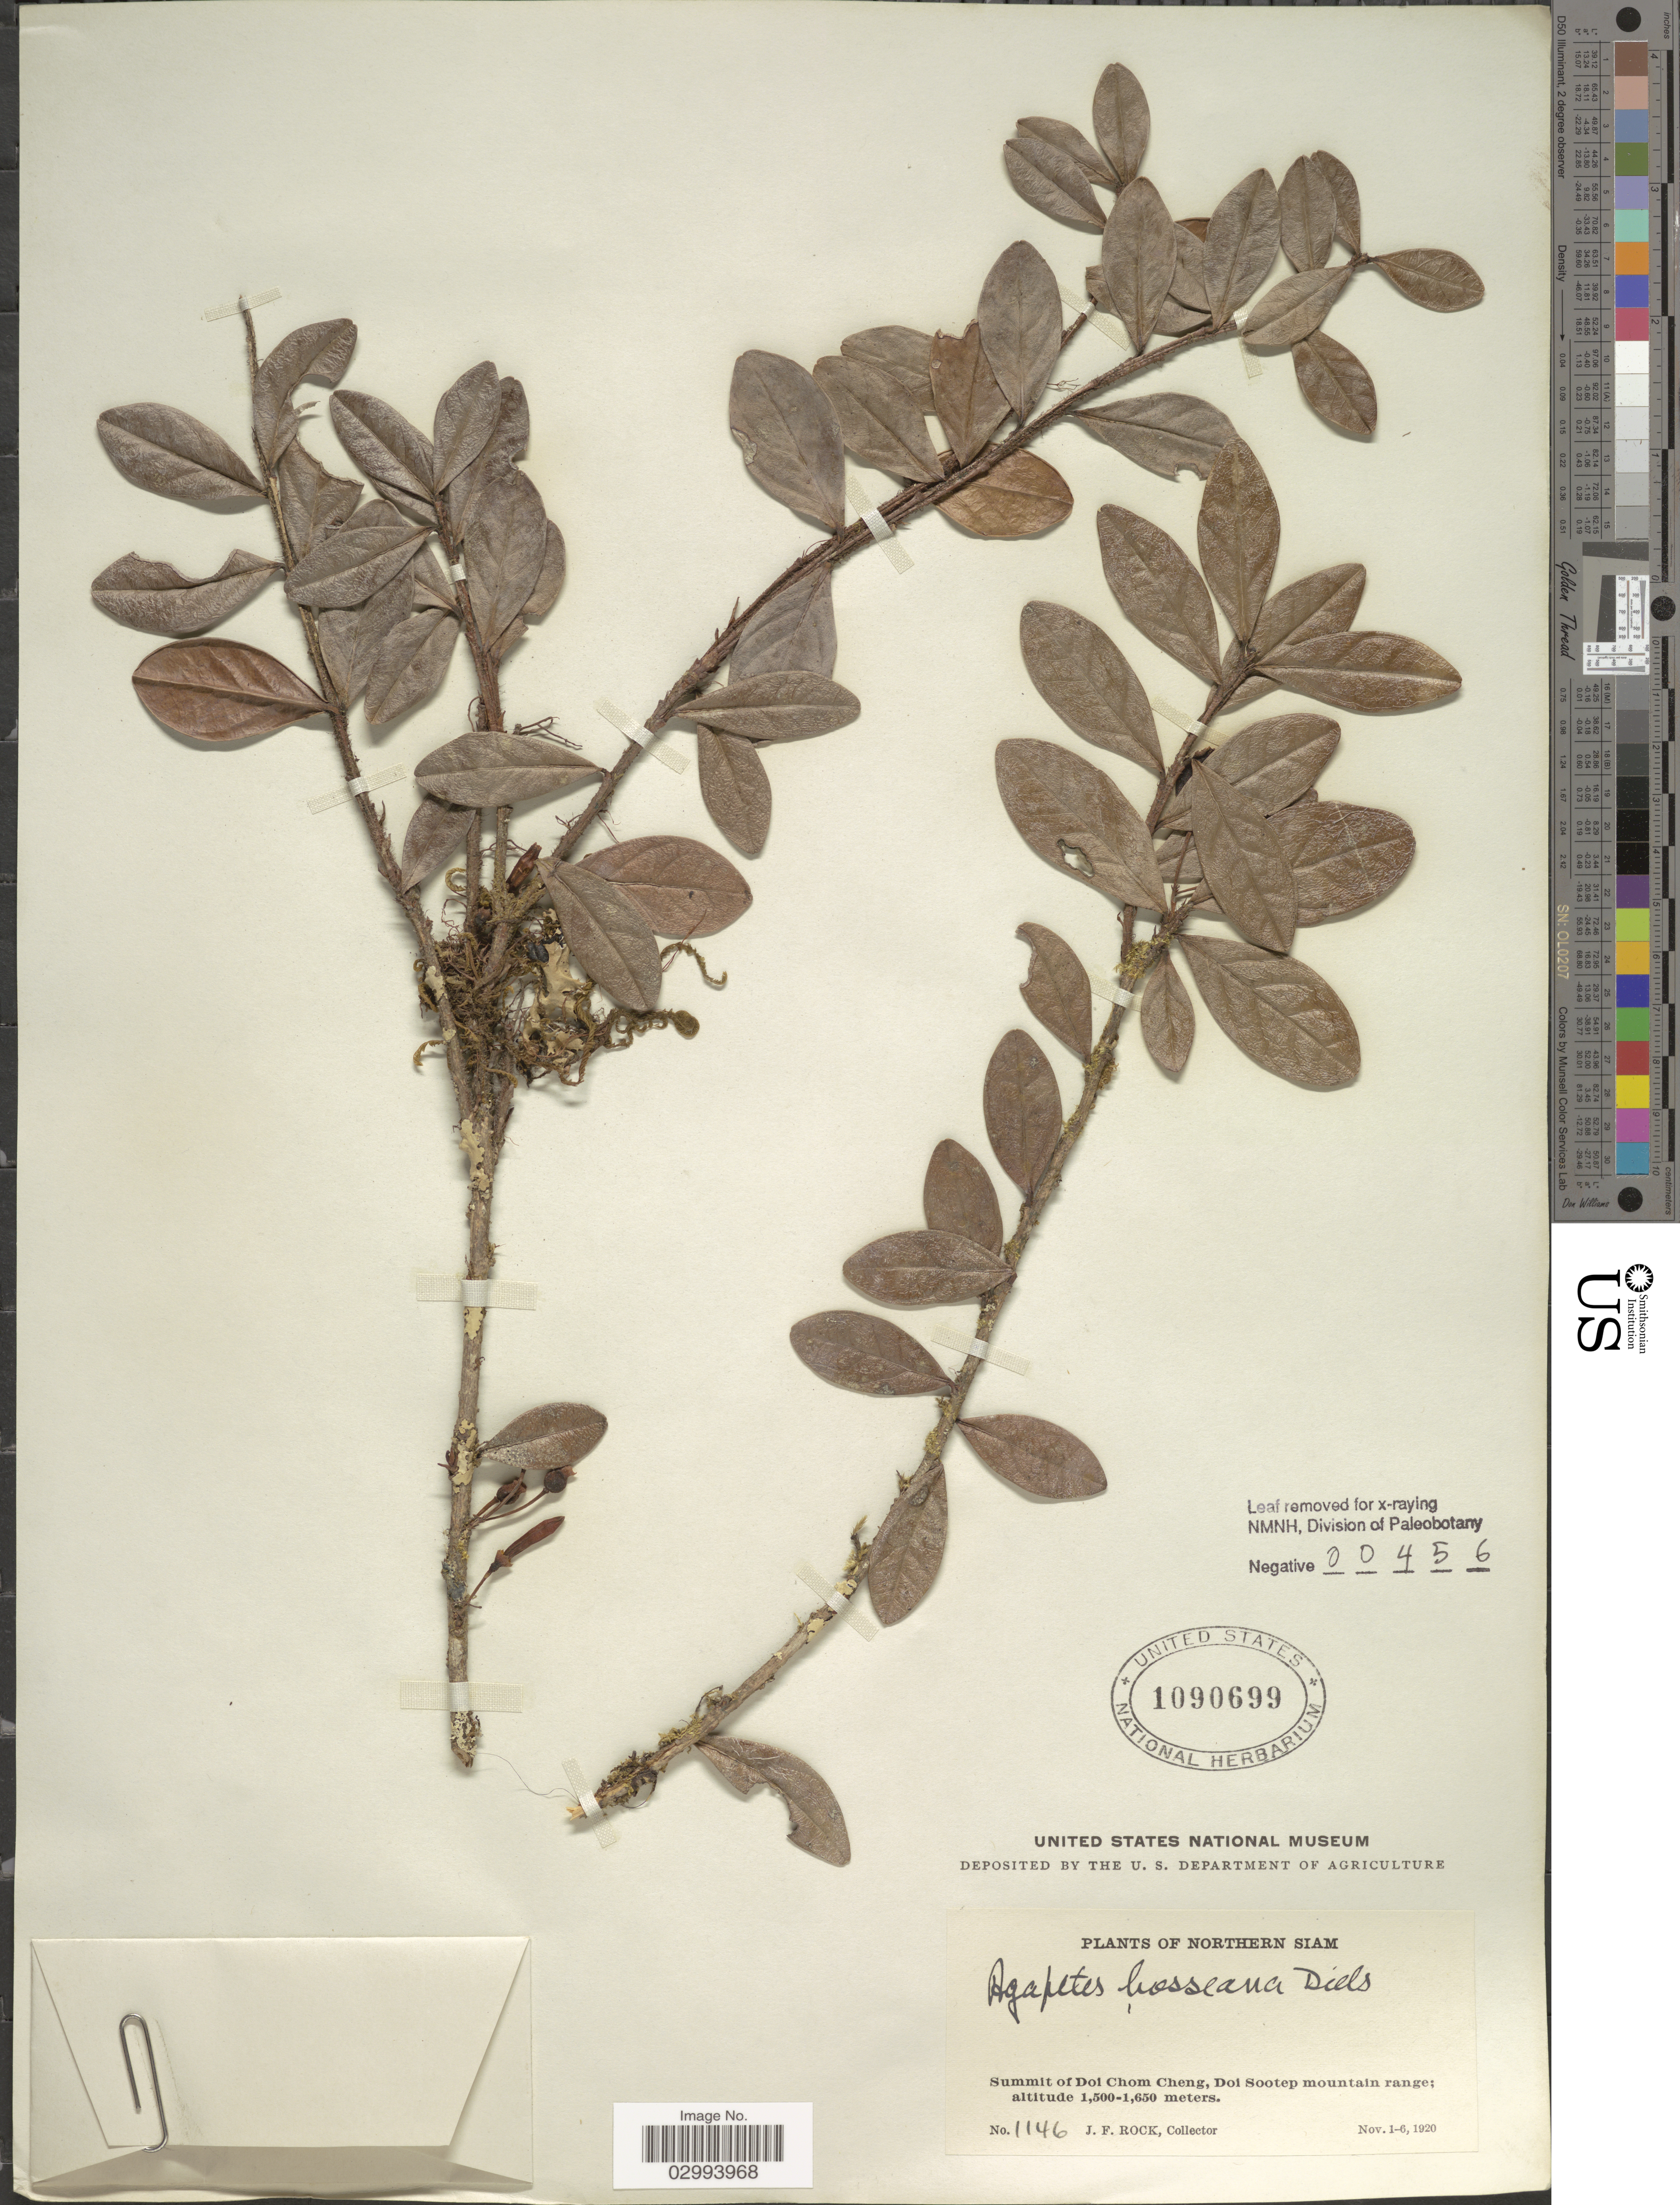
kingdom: Plantae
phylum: Tracheophyta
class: Magnoliopsida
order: Ericales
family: Ericaceae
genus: Agapetes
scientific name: Agapetes hosseana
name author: Diels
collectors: J. Rock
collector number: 1146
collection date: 1920-11-01/1920-11-06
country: Thailand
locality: Northern Siam. Summit of Doi Chom Cheng, Doi Sootep mountain range.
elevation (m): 1500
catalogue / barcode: US 1090699